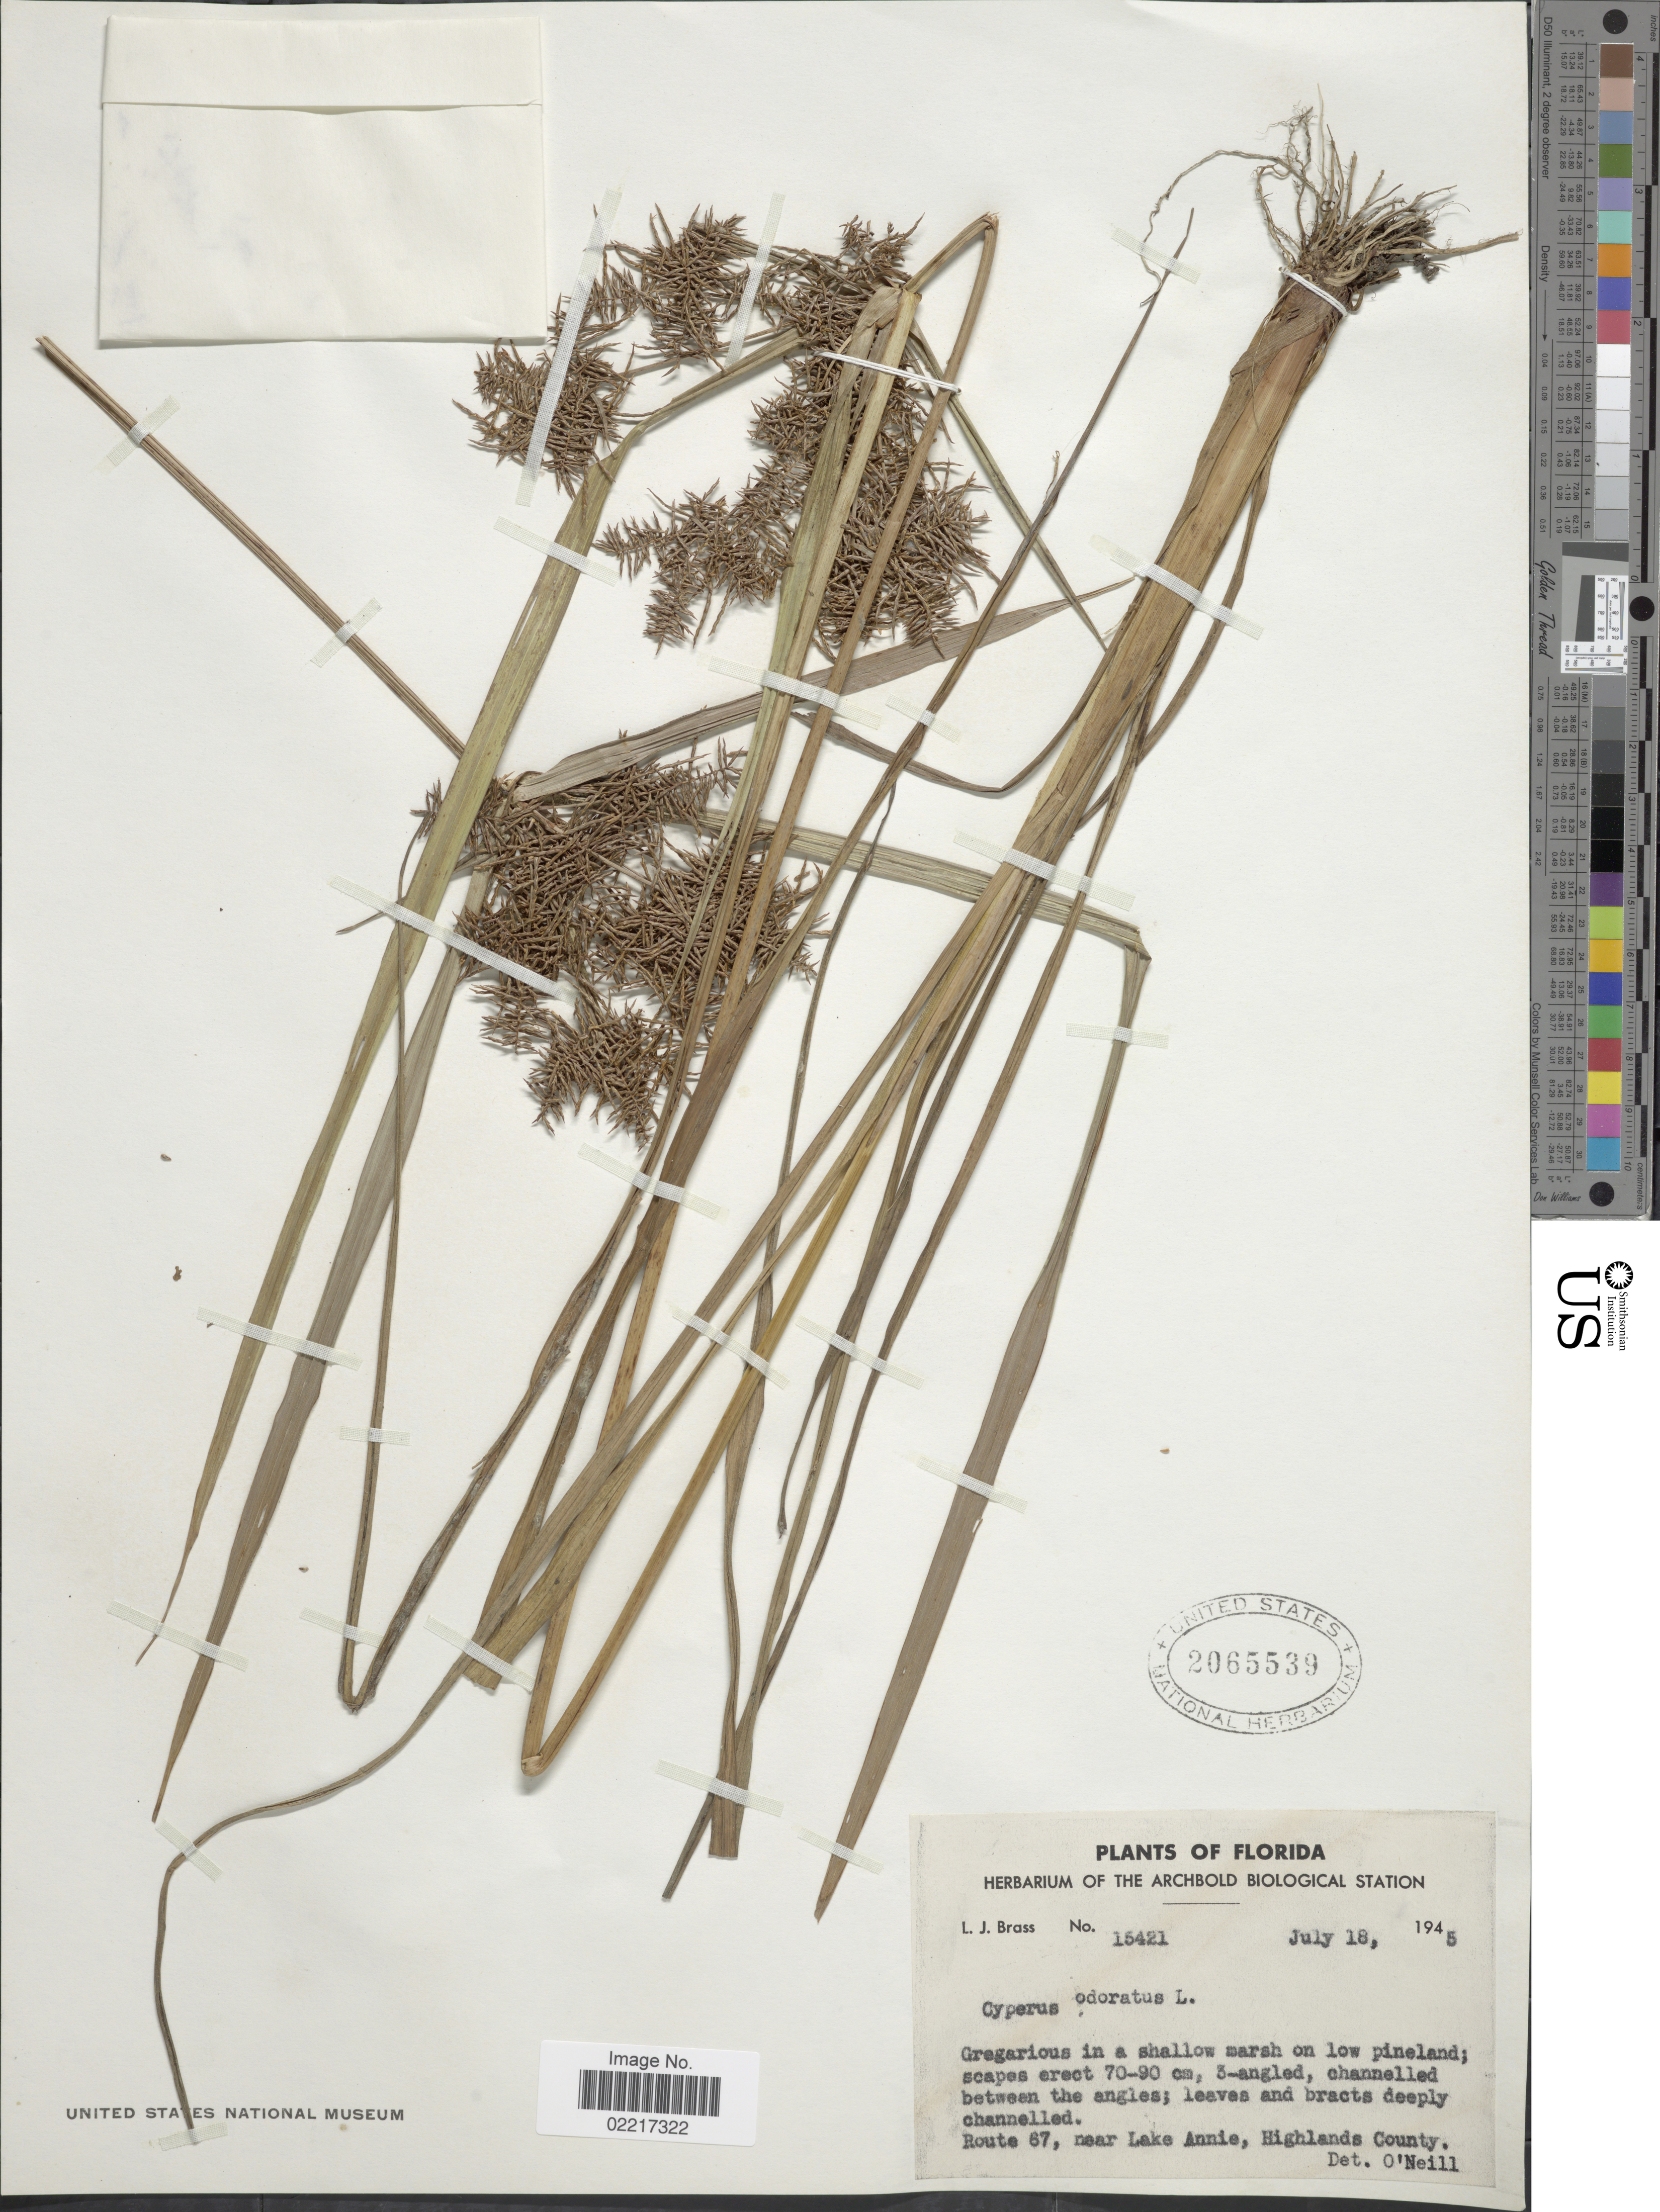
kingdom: Plantae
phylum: Tracheophyta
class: Liliopsida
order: Poales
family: Cyperaceae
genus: Cyperus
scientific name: Cyperus odoratus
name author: L.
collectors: L. J. Brass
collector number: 15421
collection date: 1945-07-18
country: United States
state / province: Florida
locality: Route 67, near Lake Annie, Highlands County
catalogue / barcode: US 2065539